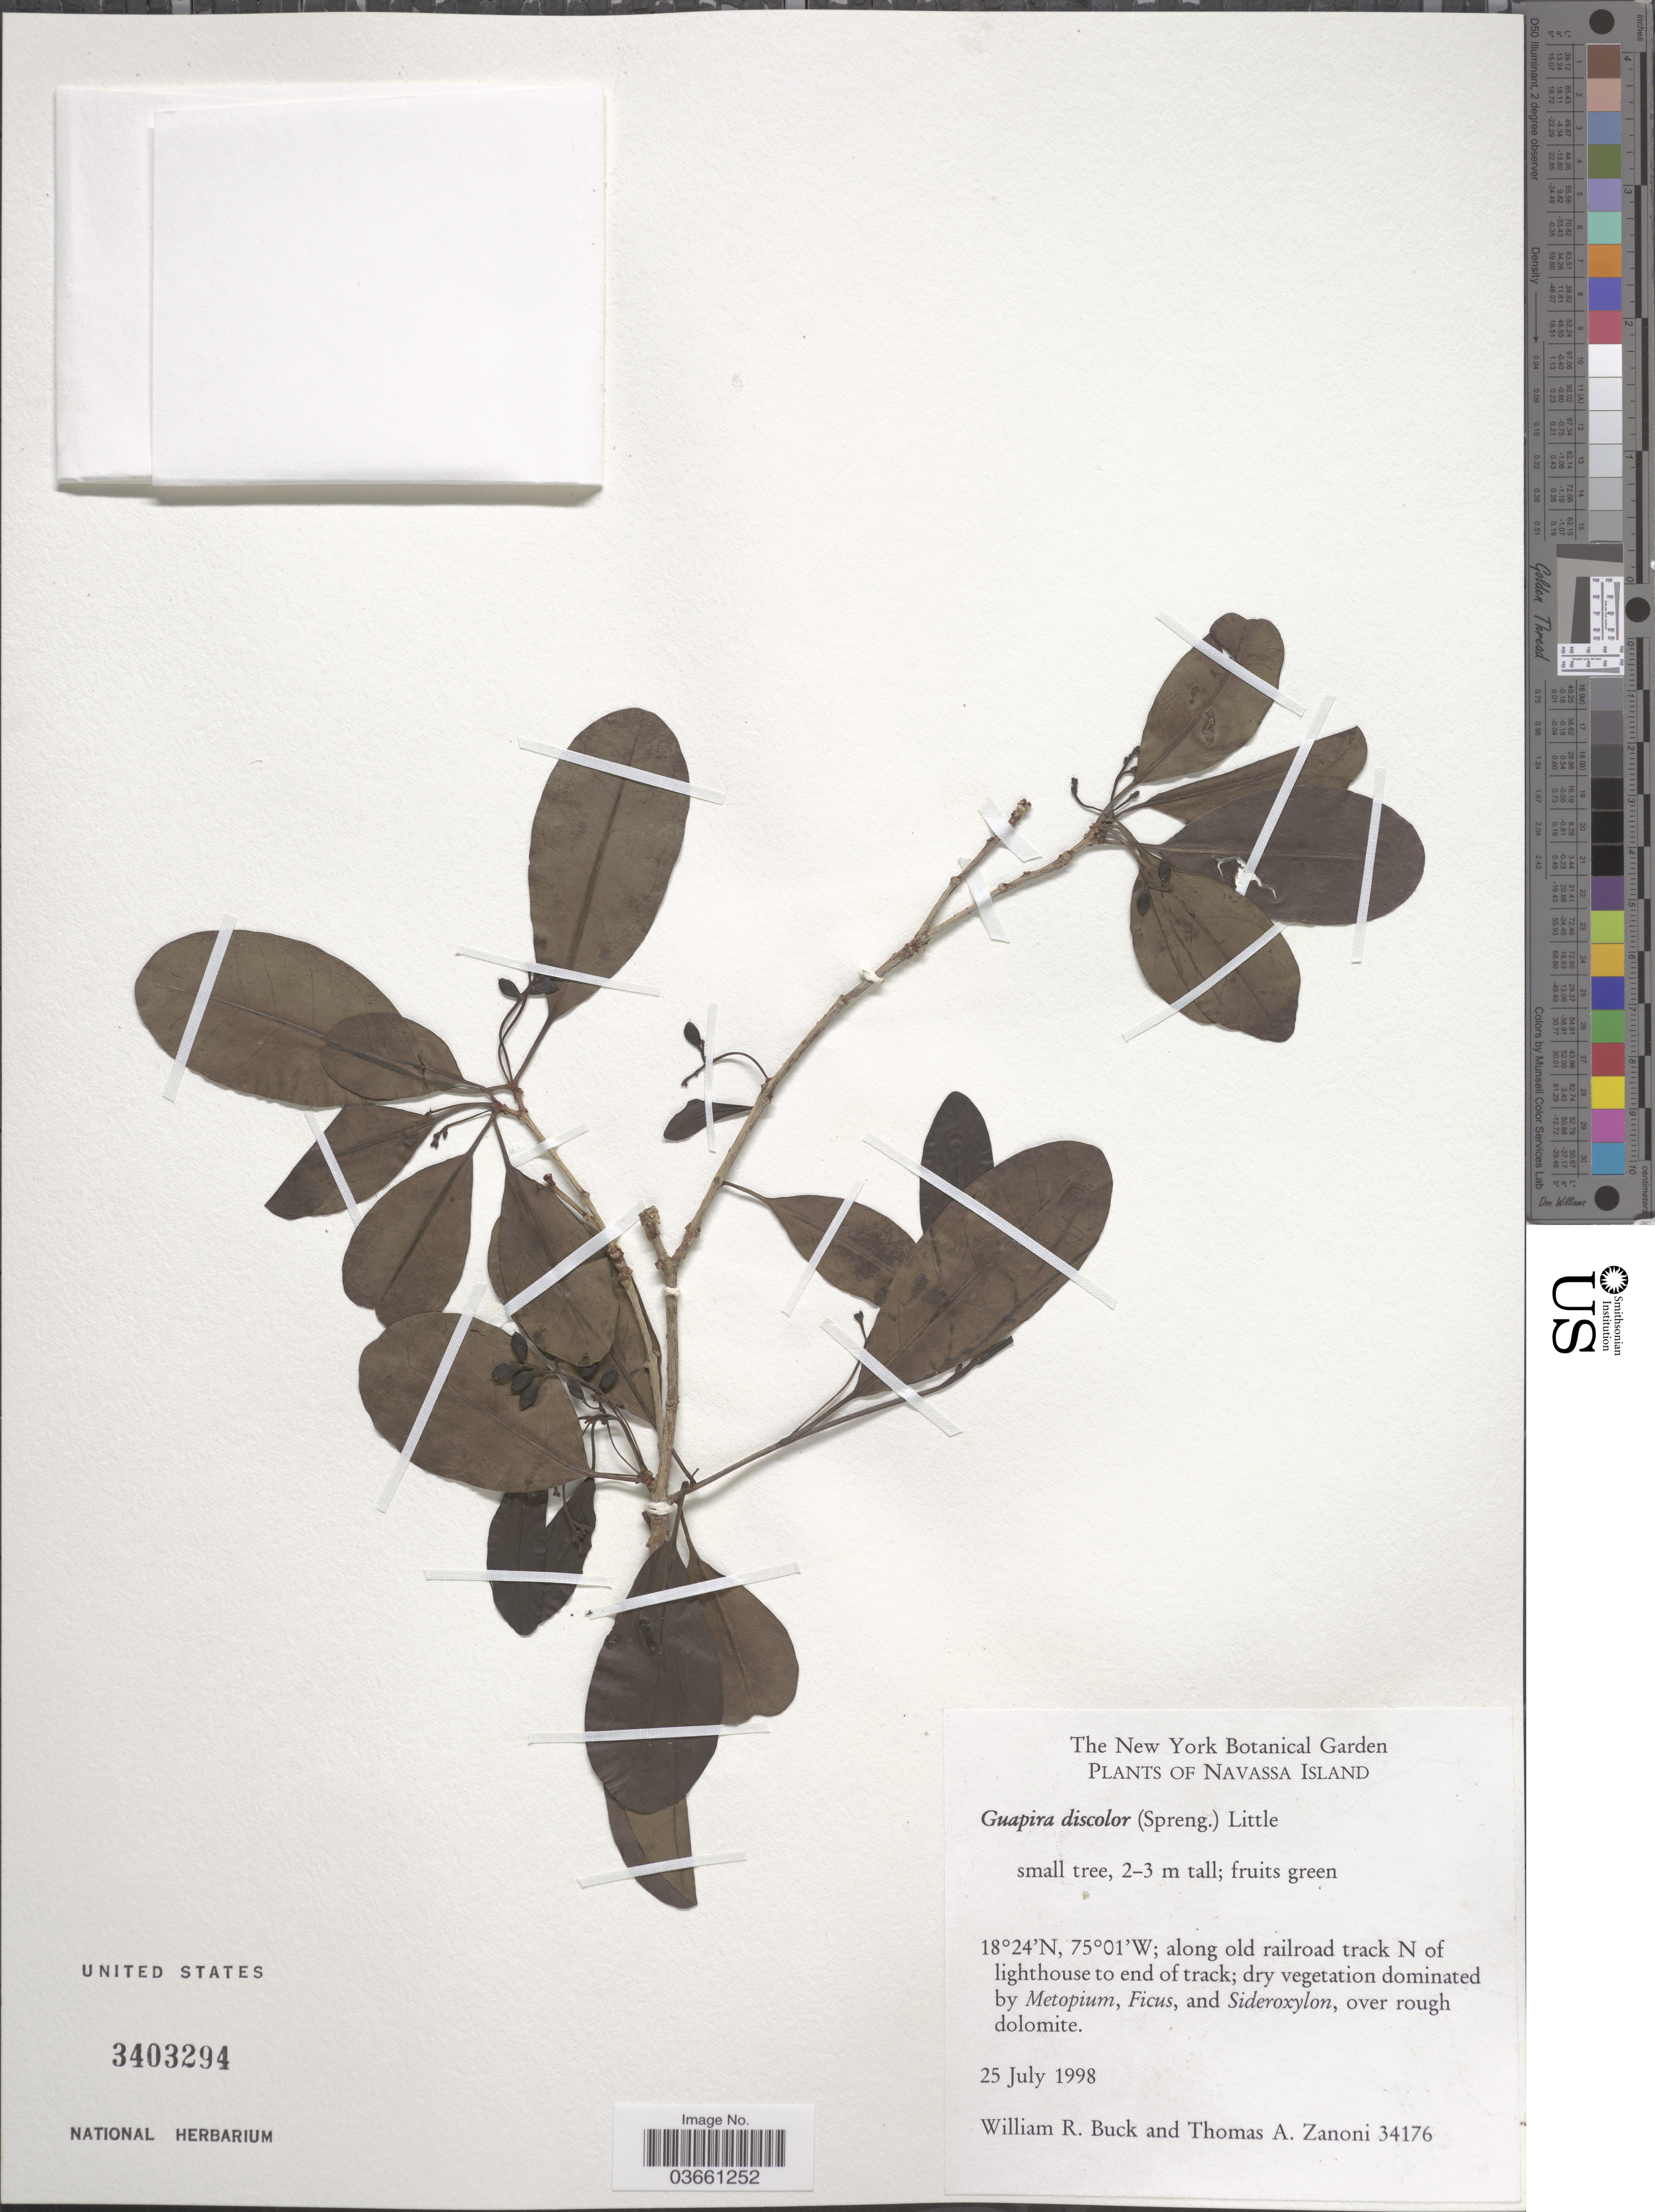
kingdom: Plantae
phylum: Tracheophyta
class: Magnoliopsida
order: Caryophyllales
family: Nyctaginaceae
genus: Guapira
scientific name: Guapira discolor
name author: (Spreng.) Little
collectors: W. R. Buck & T. A. Zanoni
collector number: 34176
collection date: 1998-07-25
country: Navassa Island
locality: Along old railroad track N of lighthouse to end of track.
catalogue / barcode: US 3403294